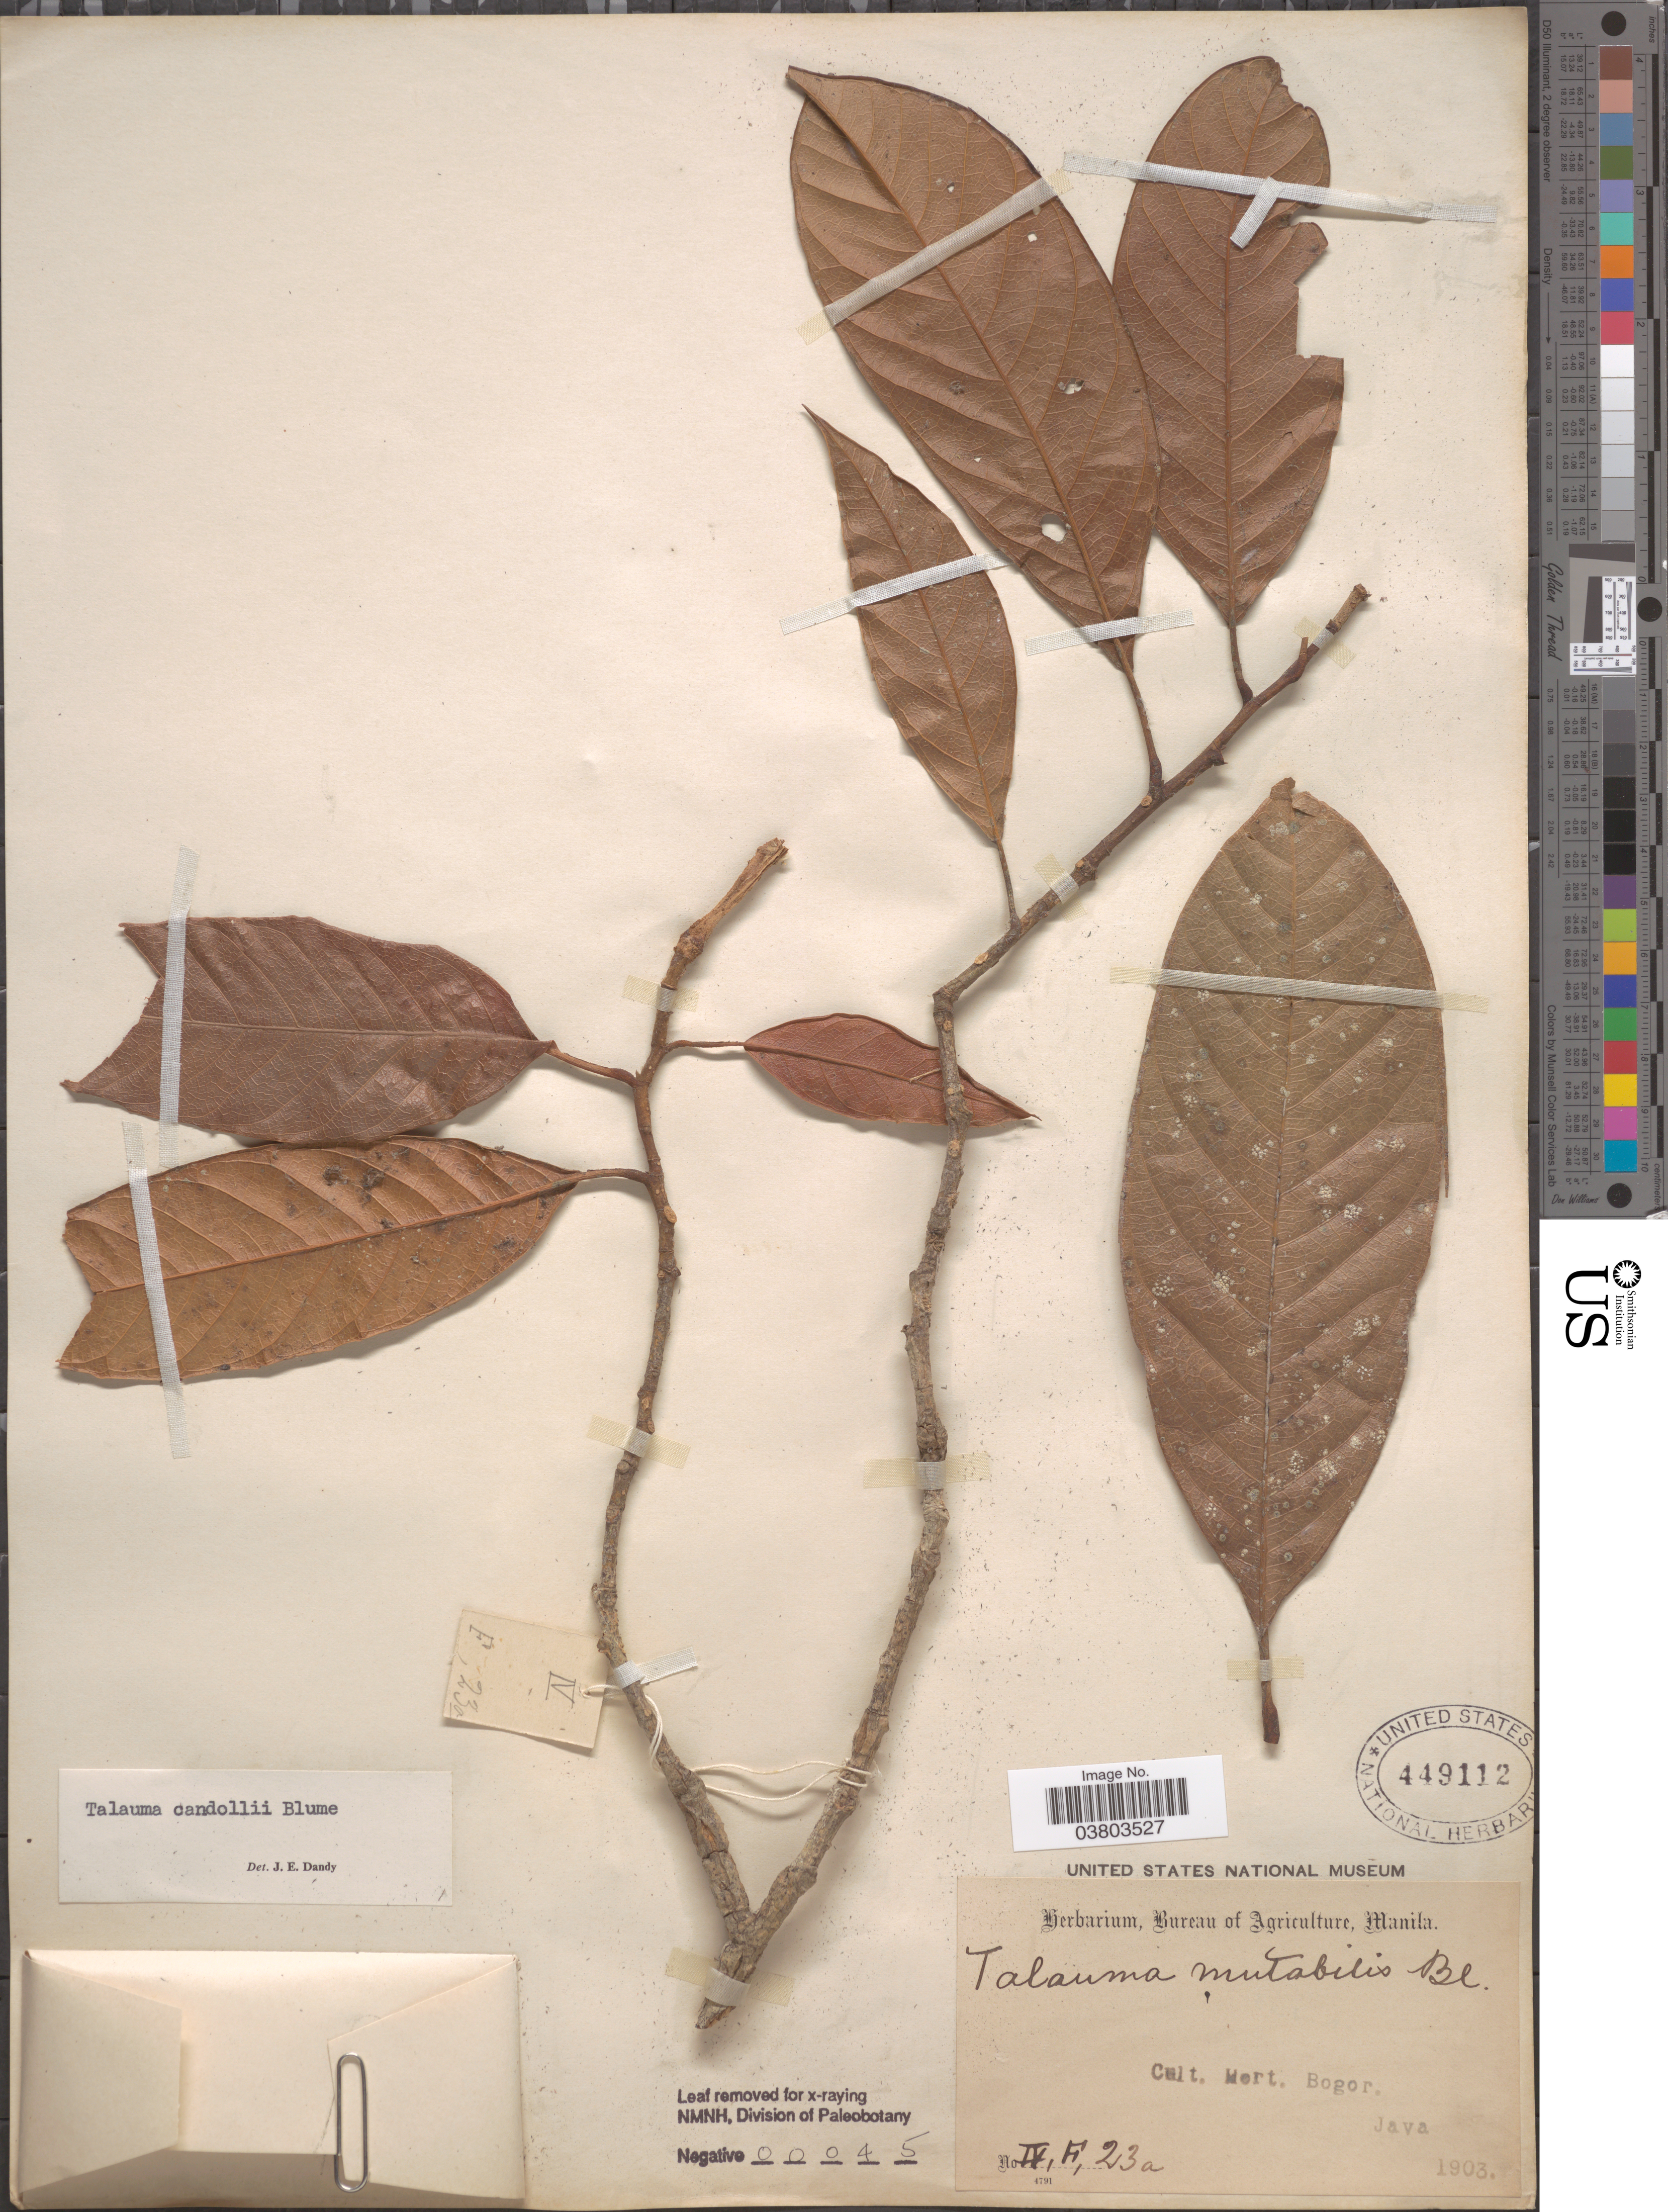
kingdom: Plantae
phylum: Tracheophyta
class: Magnoliopsida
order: Magnoliales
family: Magnoliaceae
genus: Magnolia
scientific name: Magnolia candollei var. candollei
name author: Link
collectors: Ex herb. Bureau of Agriculture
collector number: IV,F,23a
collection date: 1903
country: Indonesia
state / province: Java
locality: Cult. Hort. Bogor.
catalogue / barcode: US 449112